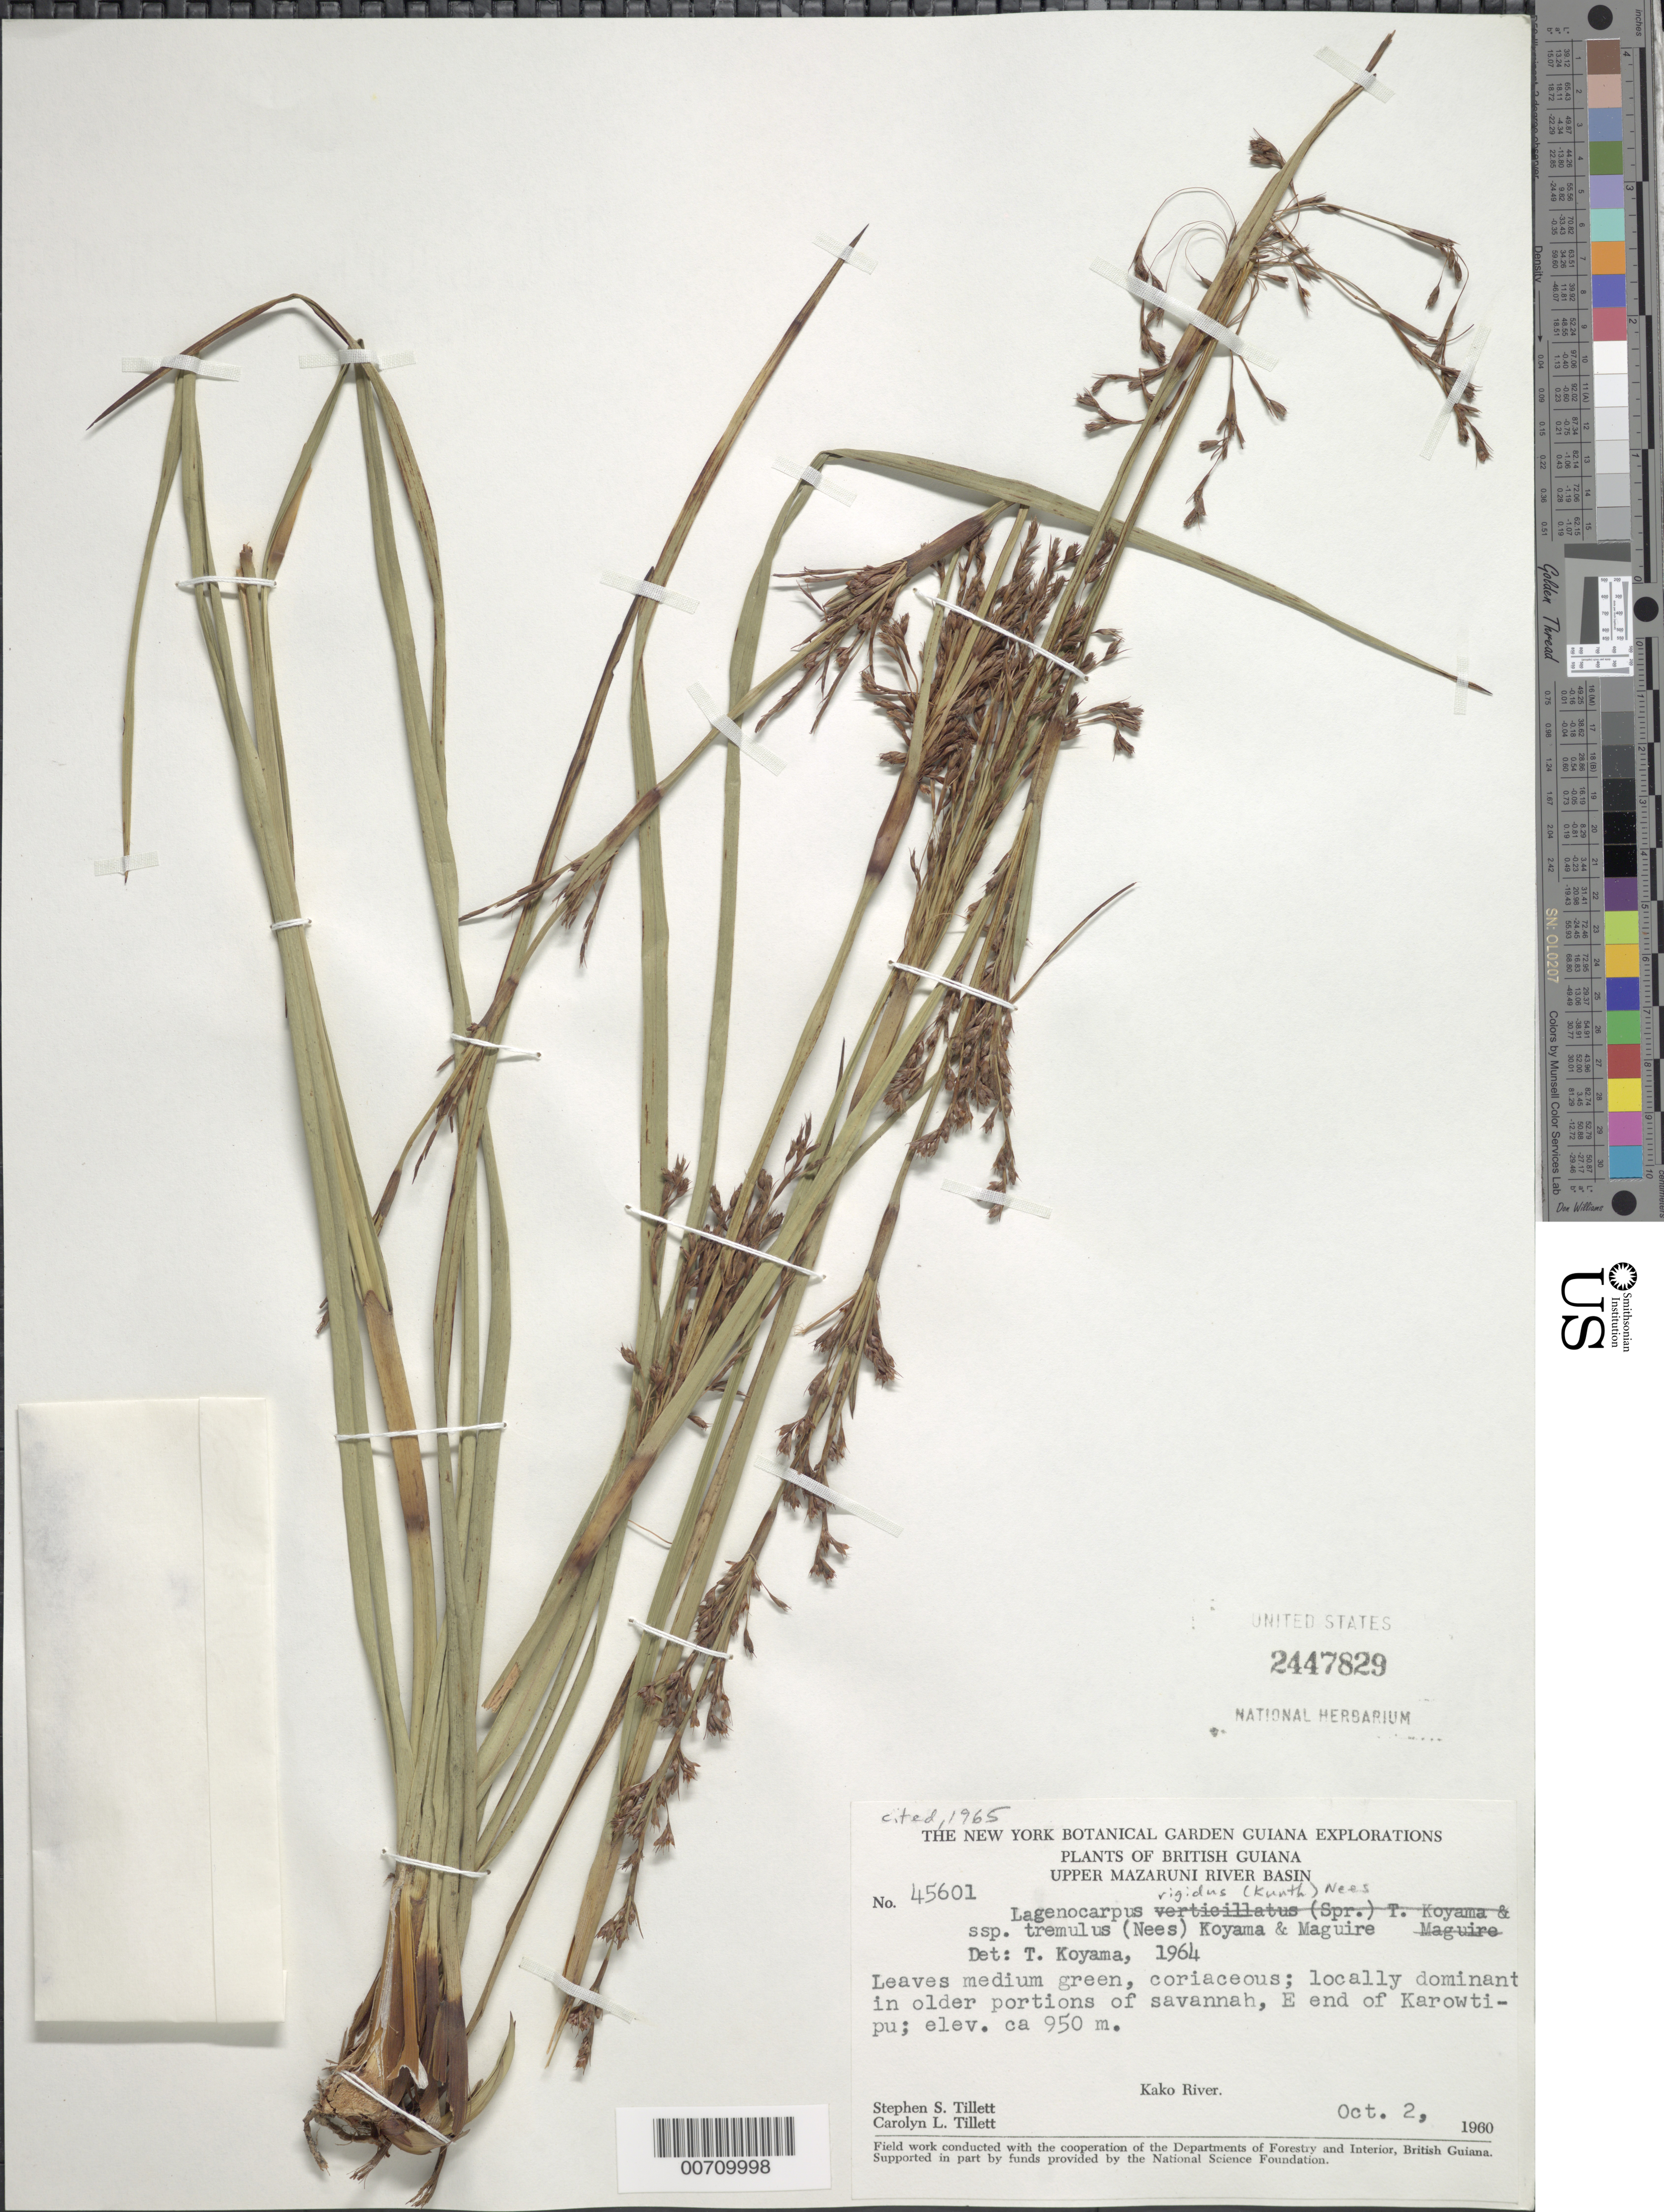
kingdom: Plantae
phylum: Tracheophyta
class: Liliopsida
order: Poales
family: Cyperaceae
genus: Lagenocarpus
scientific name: Lagenocarpus rigidus subsp. tremulus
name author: (Nees) T. Koyama & Maguire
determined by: Koyama, Tetsuo M.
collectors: S. S. Tillett, C. L. Tillett & R. Boyan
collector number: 45601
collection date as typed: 2-Oct-60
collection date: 1960-10-02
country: Guyana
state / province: Cuyuni-Mazaruni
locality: Karowtipu, E end of, Kako R., upper Mazaruni River Basin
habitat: Savanna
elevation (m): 945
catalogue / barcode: US 2447829